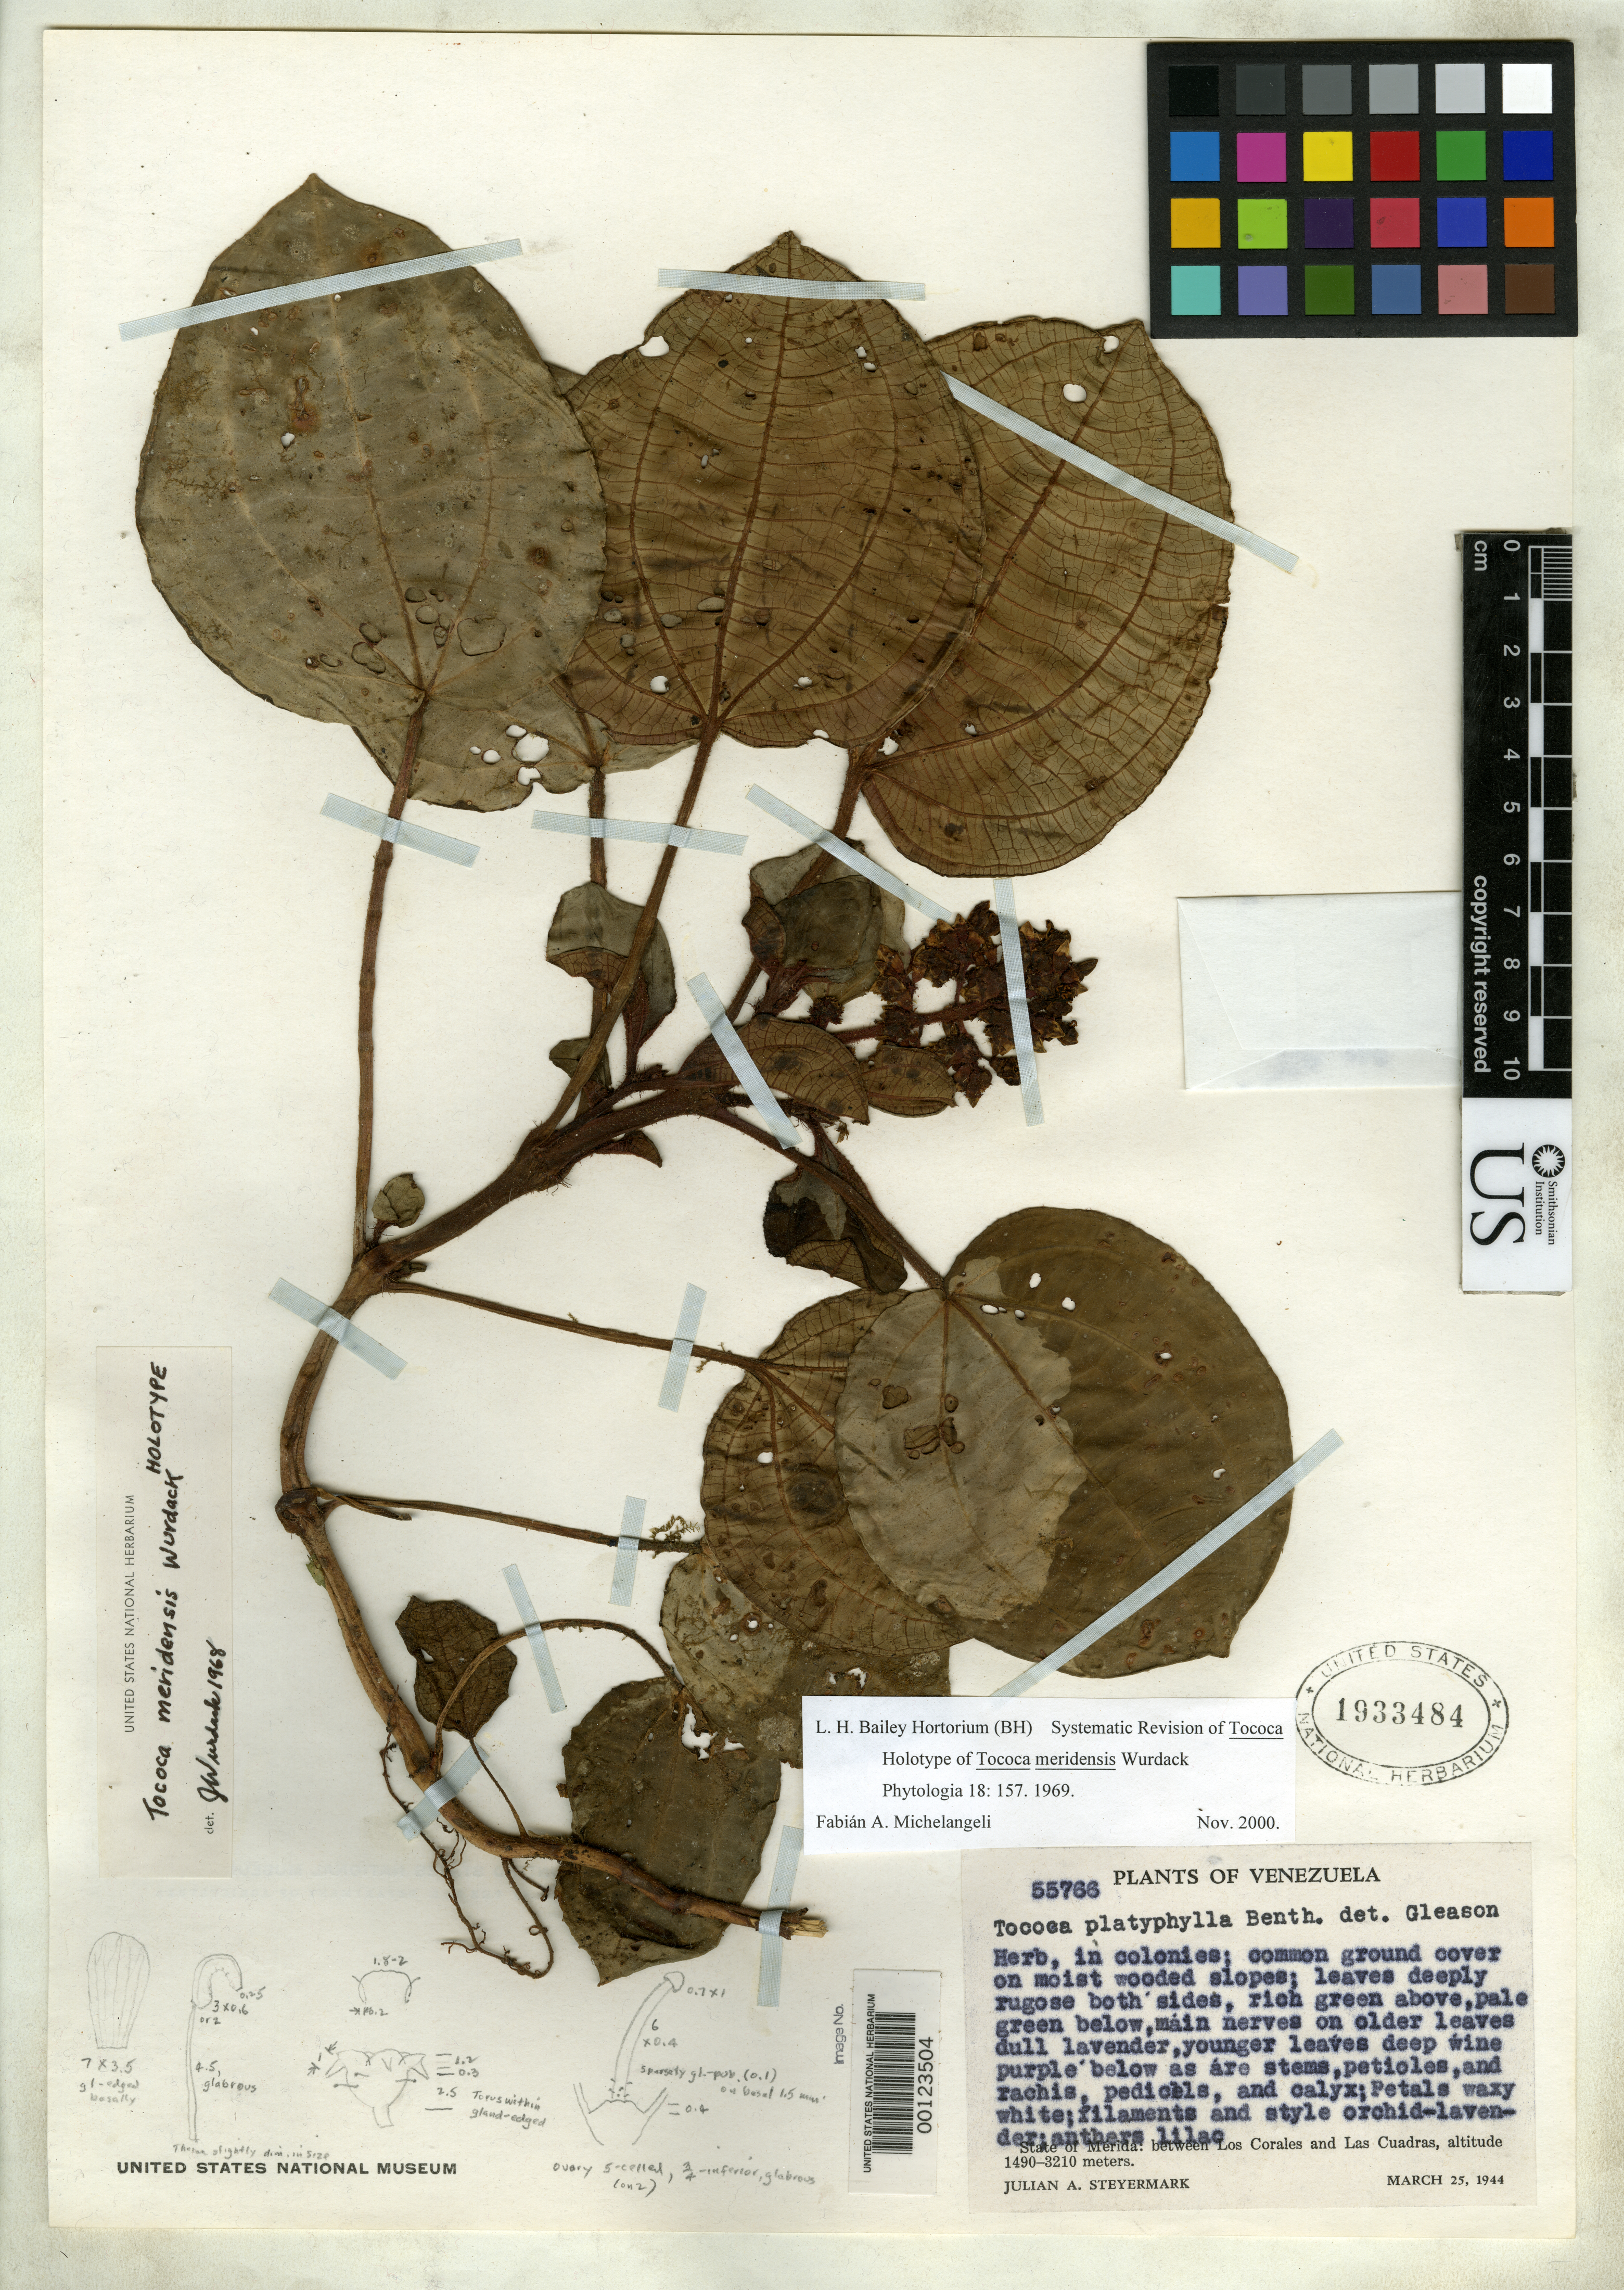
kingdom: Plantae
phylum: Tracheophyta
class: Magnoliopsida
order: Myrtales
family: Melastomataceae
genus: Tococa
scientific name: Tococa meridensis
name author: Wurdack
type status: Holotype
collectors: J. Steyermark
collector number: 55766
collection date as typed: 25 Mar 1944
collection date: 1944-03-25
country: Venezuela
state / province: Mérida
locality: Between Los Corales and Las Cuadras.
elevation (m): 1490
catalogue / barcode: US 1933484